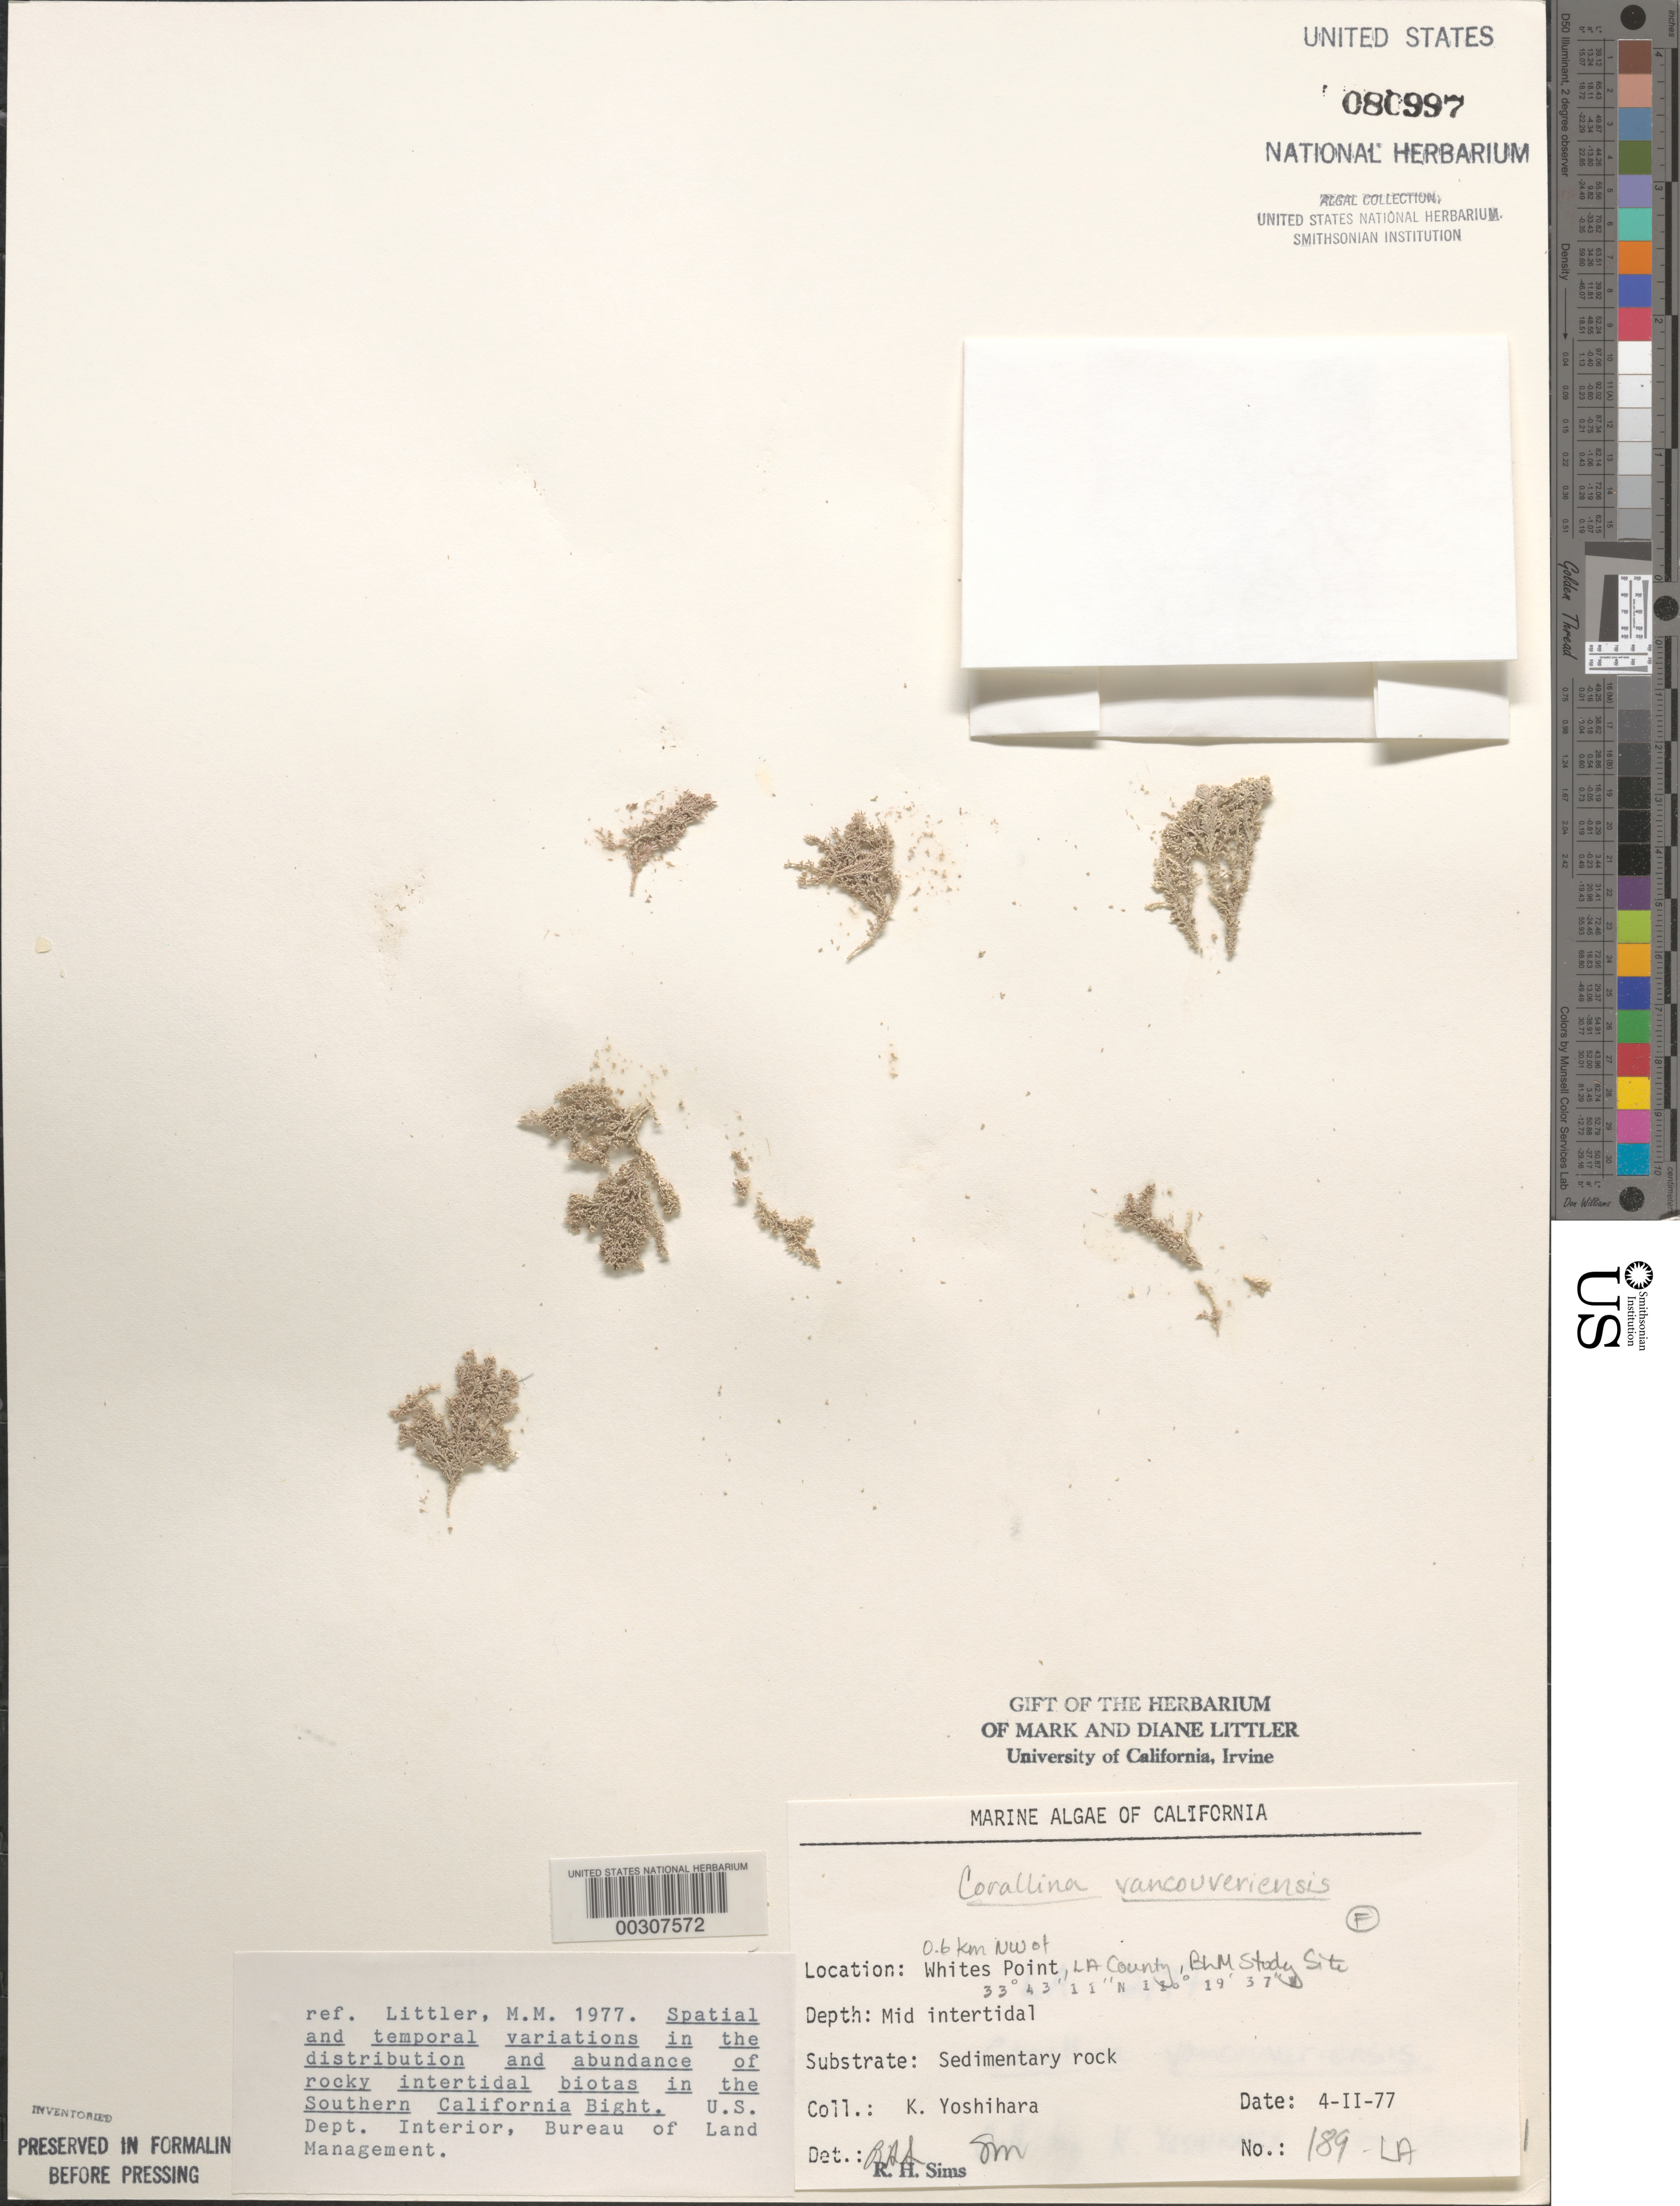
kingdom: Plantae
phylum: Rhodophyta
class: Florideophyceae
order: Corallinales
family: Corallinaceae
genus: Corallina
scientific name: Corallina vancouveriensis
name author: Yendo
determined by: Sims, Robert H.; Murray, S. N.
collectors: K. Yoshihara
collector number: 189-la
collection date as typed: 04 Feb 1977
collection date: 1977-02-04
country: United States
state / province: California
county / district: Los Angeles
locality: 0.6 km northwest of Whites Point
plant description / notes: BLM-SOCALBIGHT Rocky Intertidal Survey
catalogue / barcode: US 80997